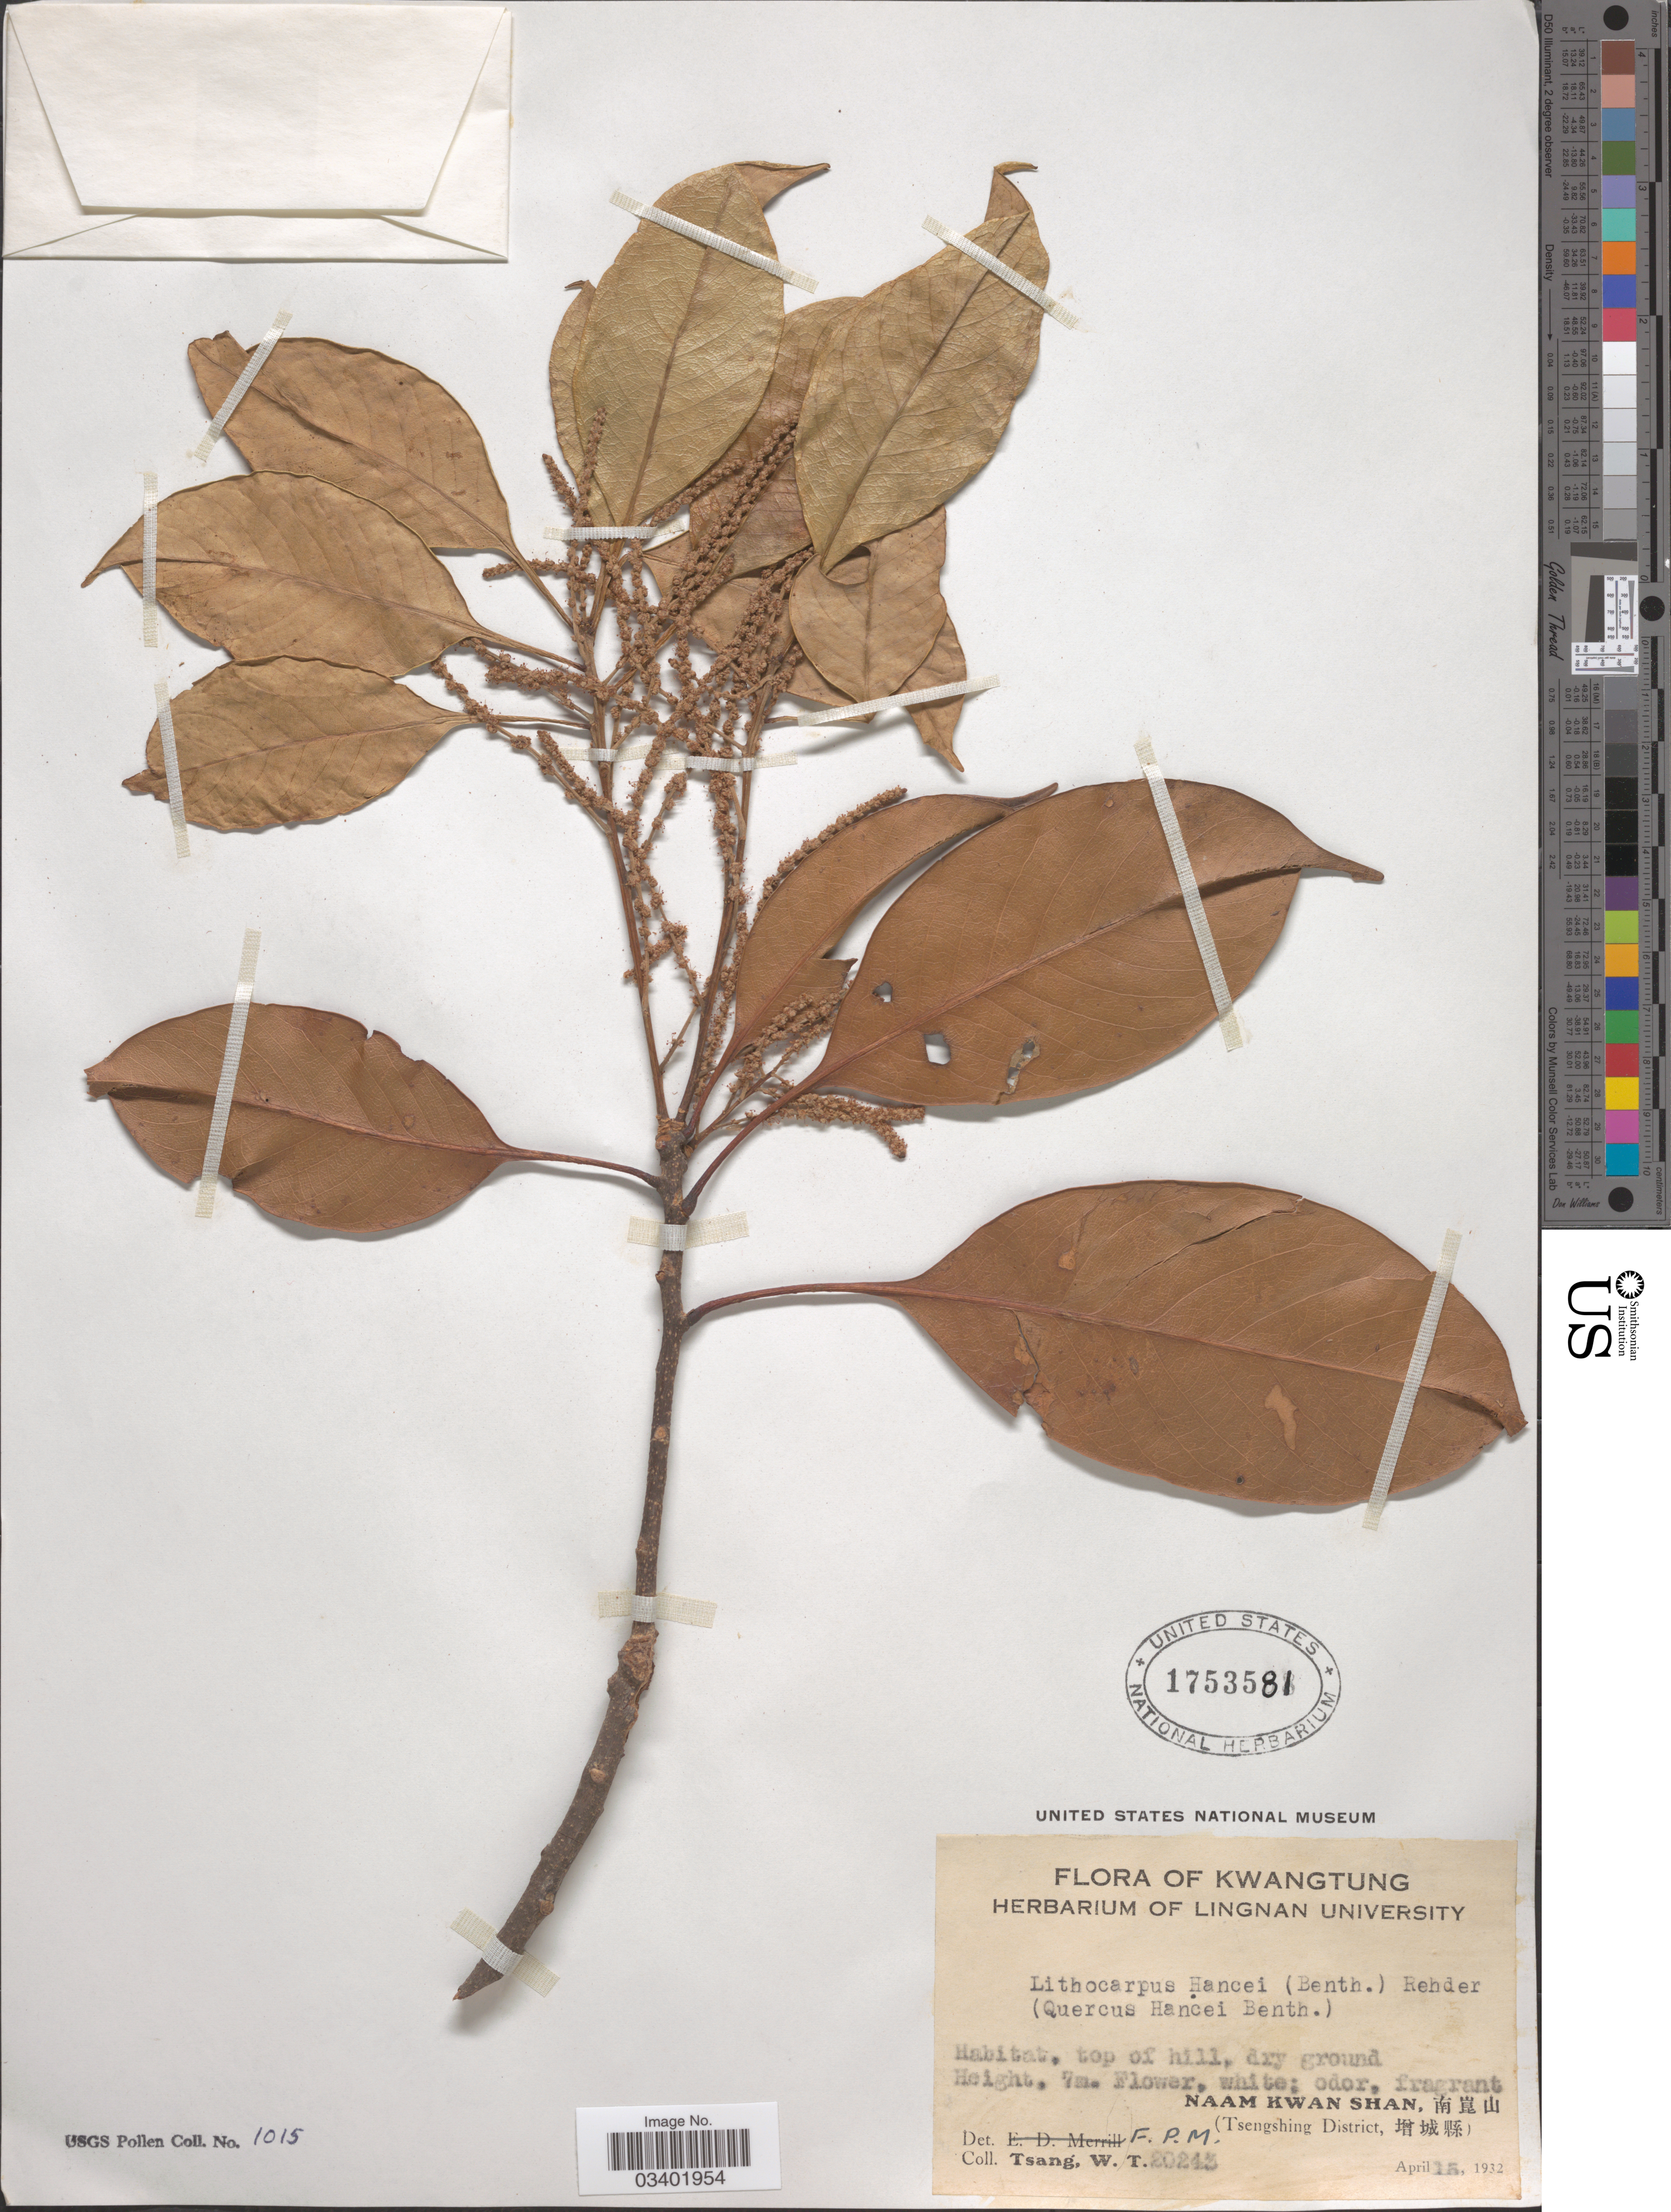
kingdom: Plantae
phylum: Tracheophyta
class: Magnoliopsida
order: Fagales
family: Fagaceae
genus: Lithocarpus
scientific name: Lithocarpus hancei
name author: (Benth.) Rehder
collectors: W. T. Tsang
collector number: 20245*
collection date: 1932-04-15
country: China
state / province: Guangdong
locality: Kwangtung. Naam Kwan Shan, X. (Tsengshing District, X).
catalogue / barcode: US 1753581